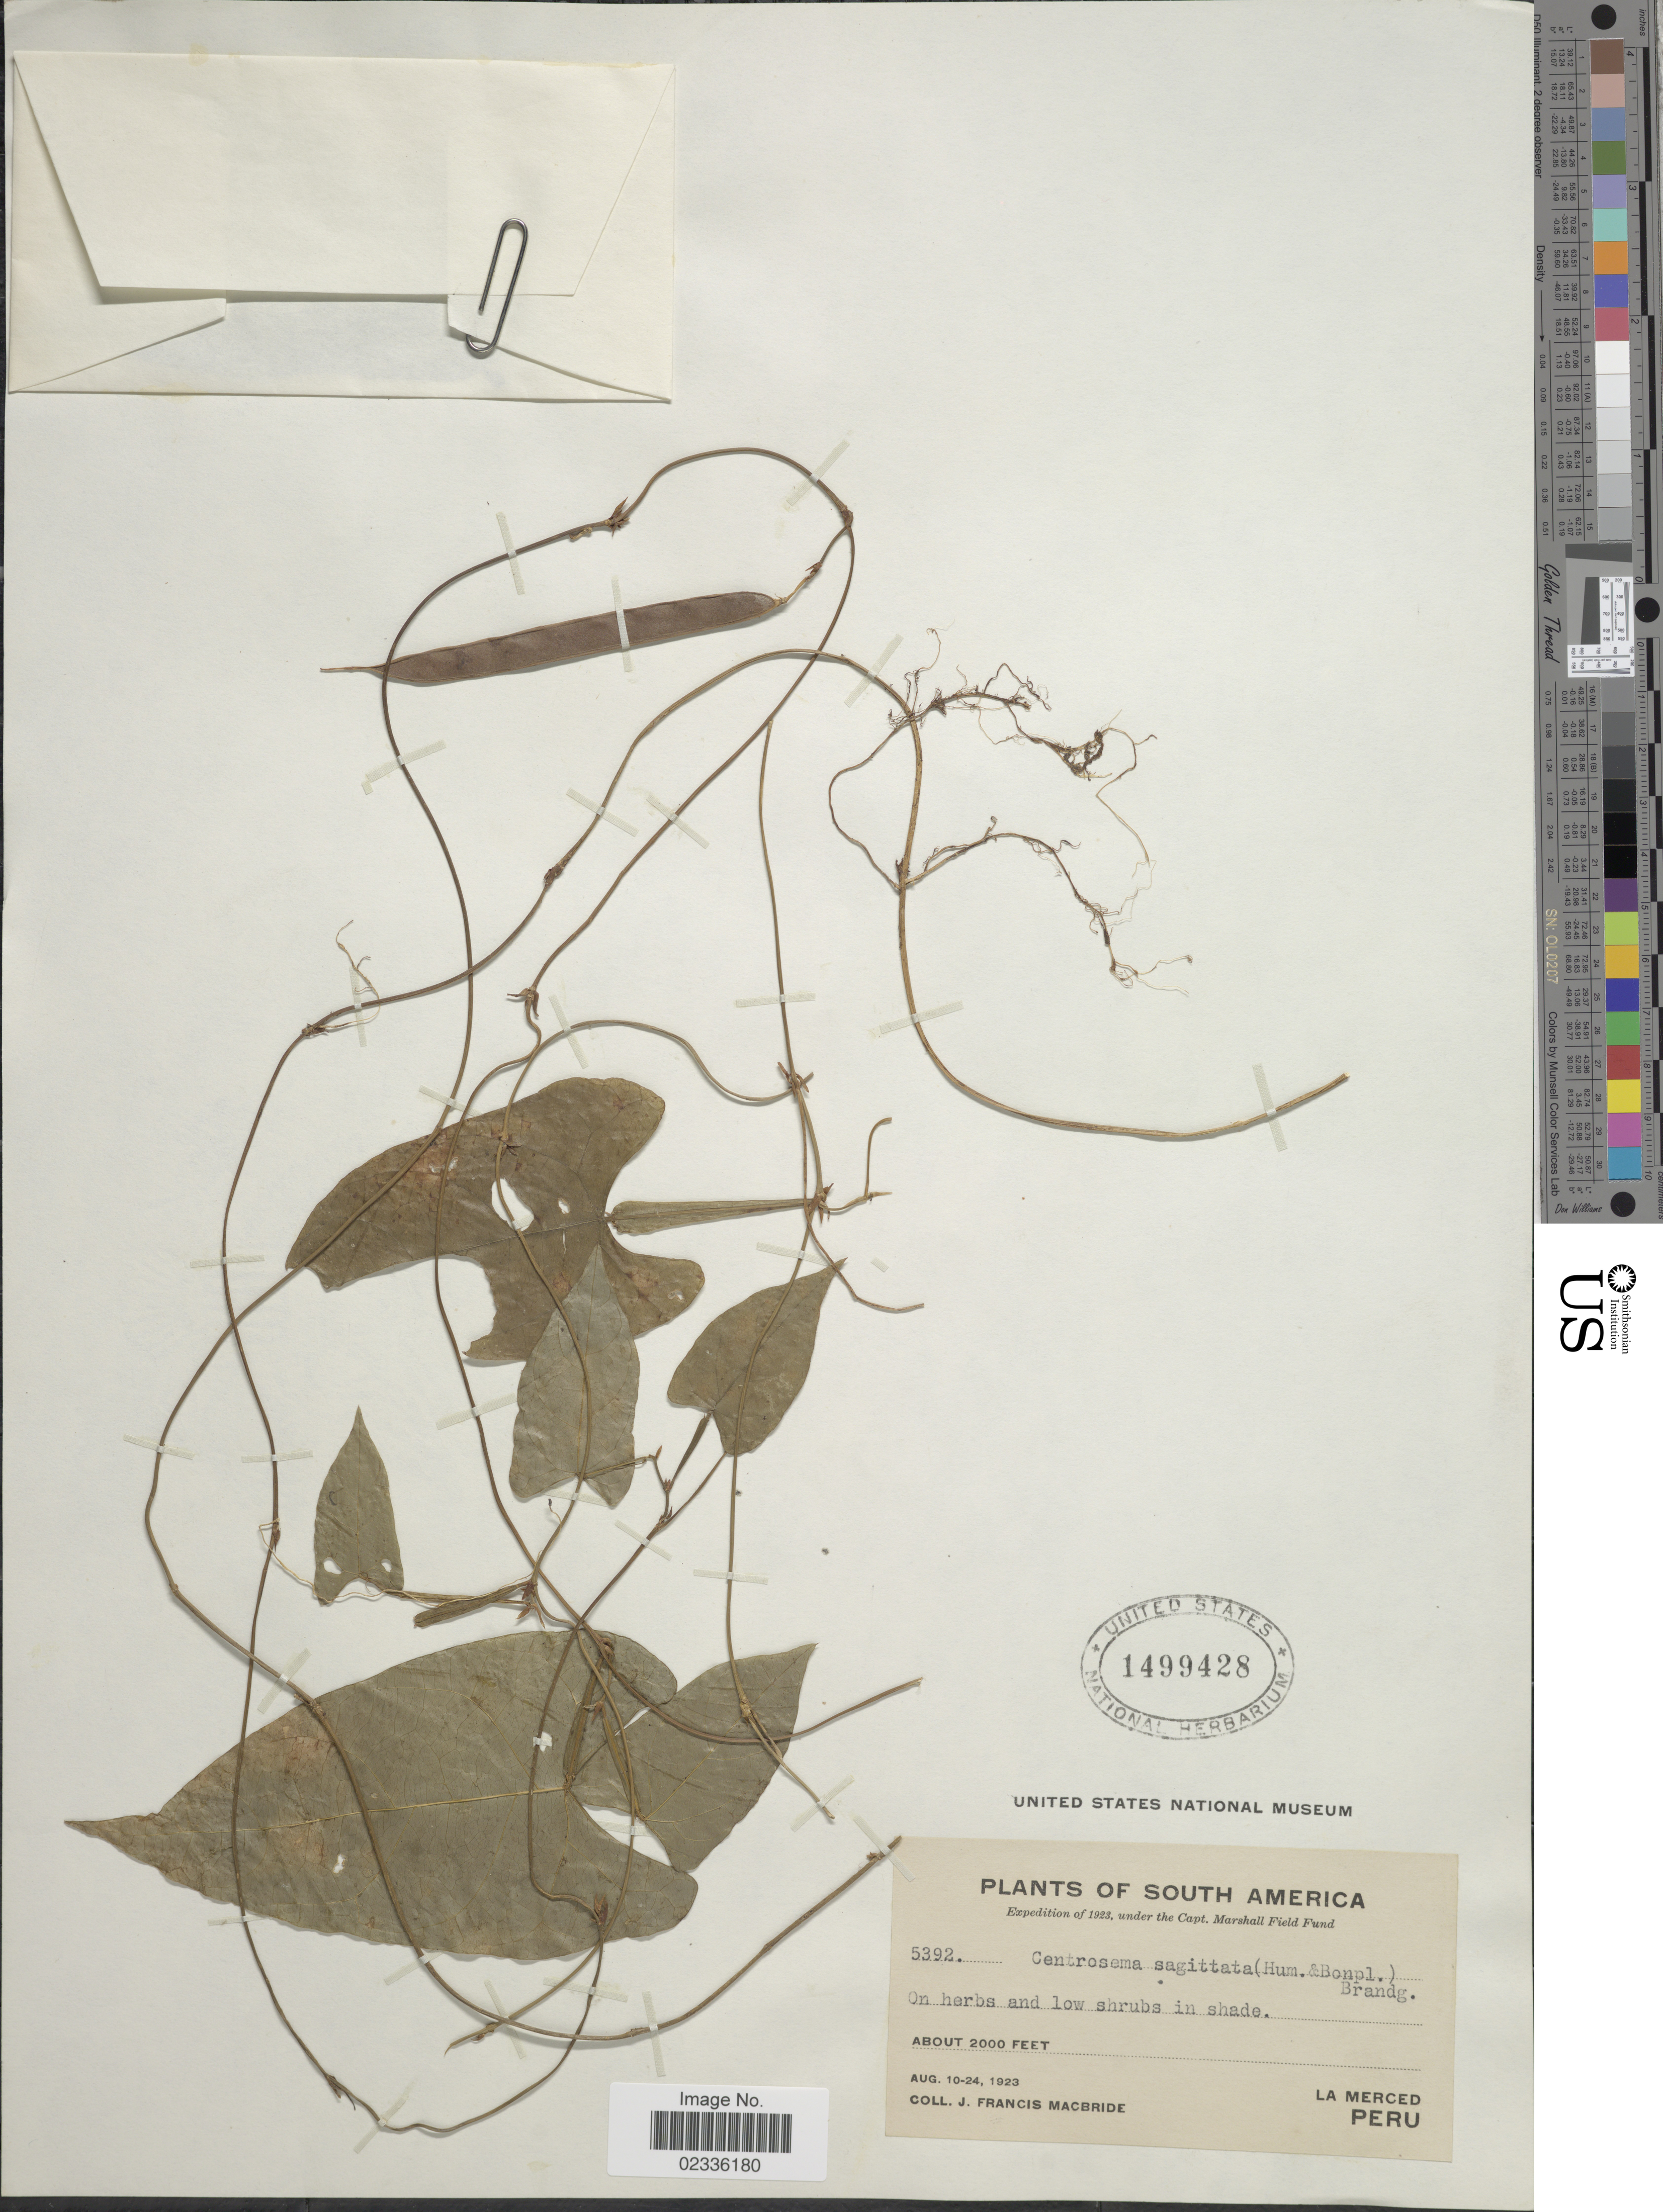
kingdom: Plantae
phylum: Tracheophyta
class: Magnoliopsida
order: Fabales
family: Fabaceae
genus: Centrosema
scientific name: Centrosema sagittata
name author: (Kunth) Rose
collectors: J. F. Macbride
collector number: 5392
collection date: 1923-08-10/1923-08-24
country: Peru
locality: On herbs and low shrubs in shade. La Merced, Peru.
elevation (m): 610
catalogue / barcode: US 1499428